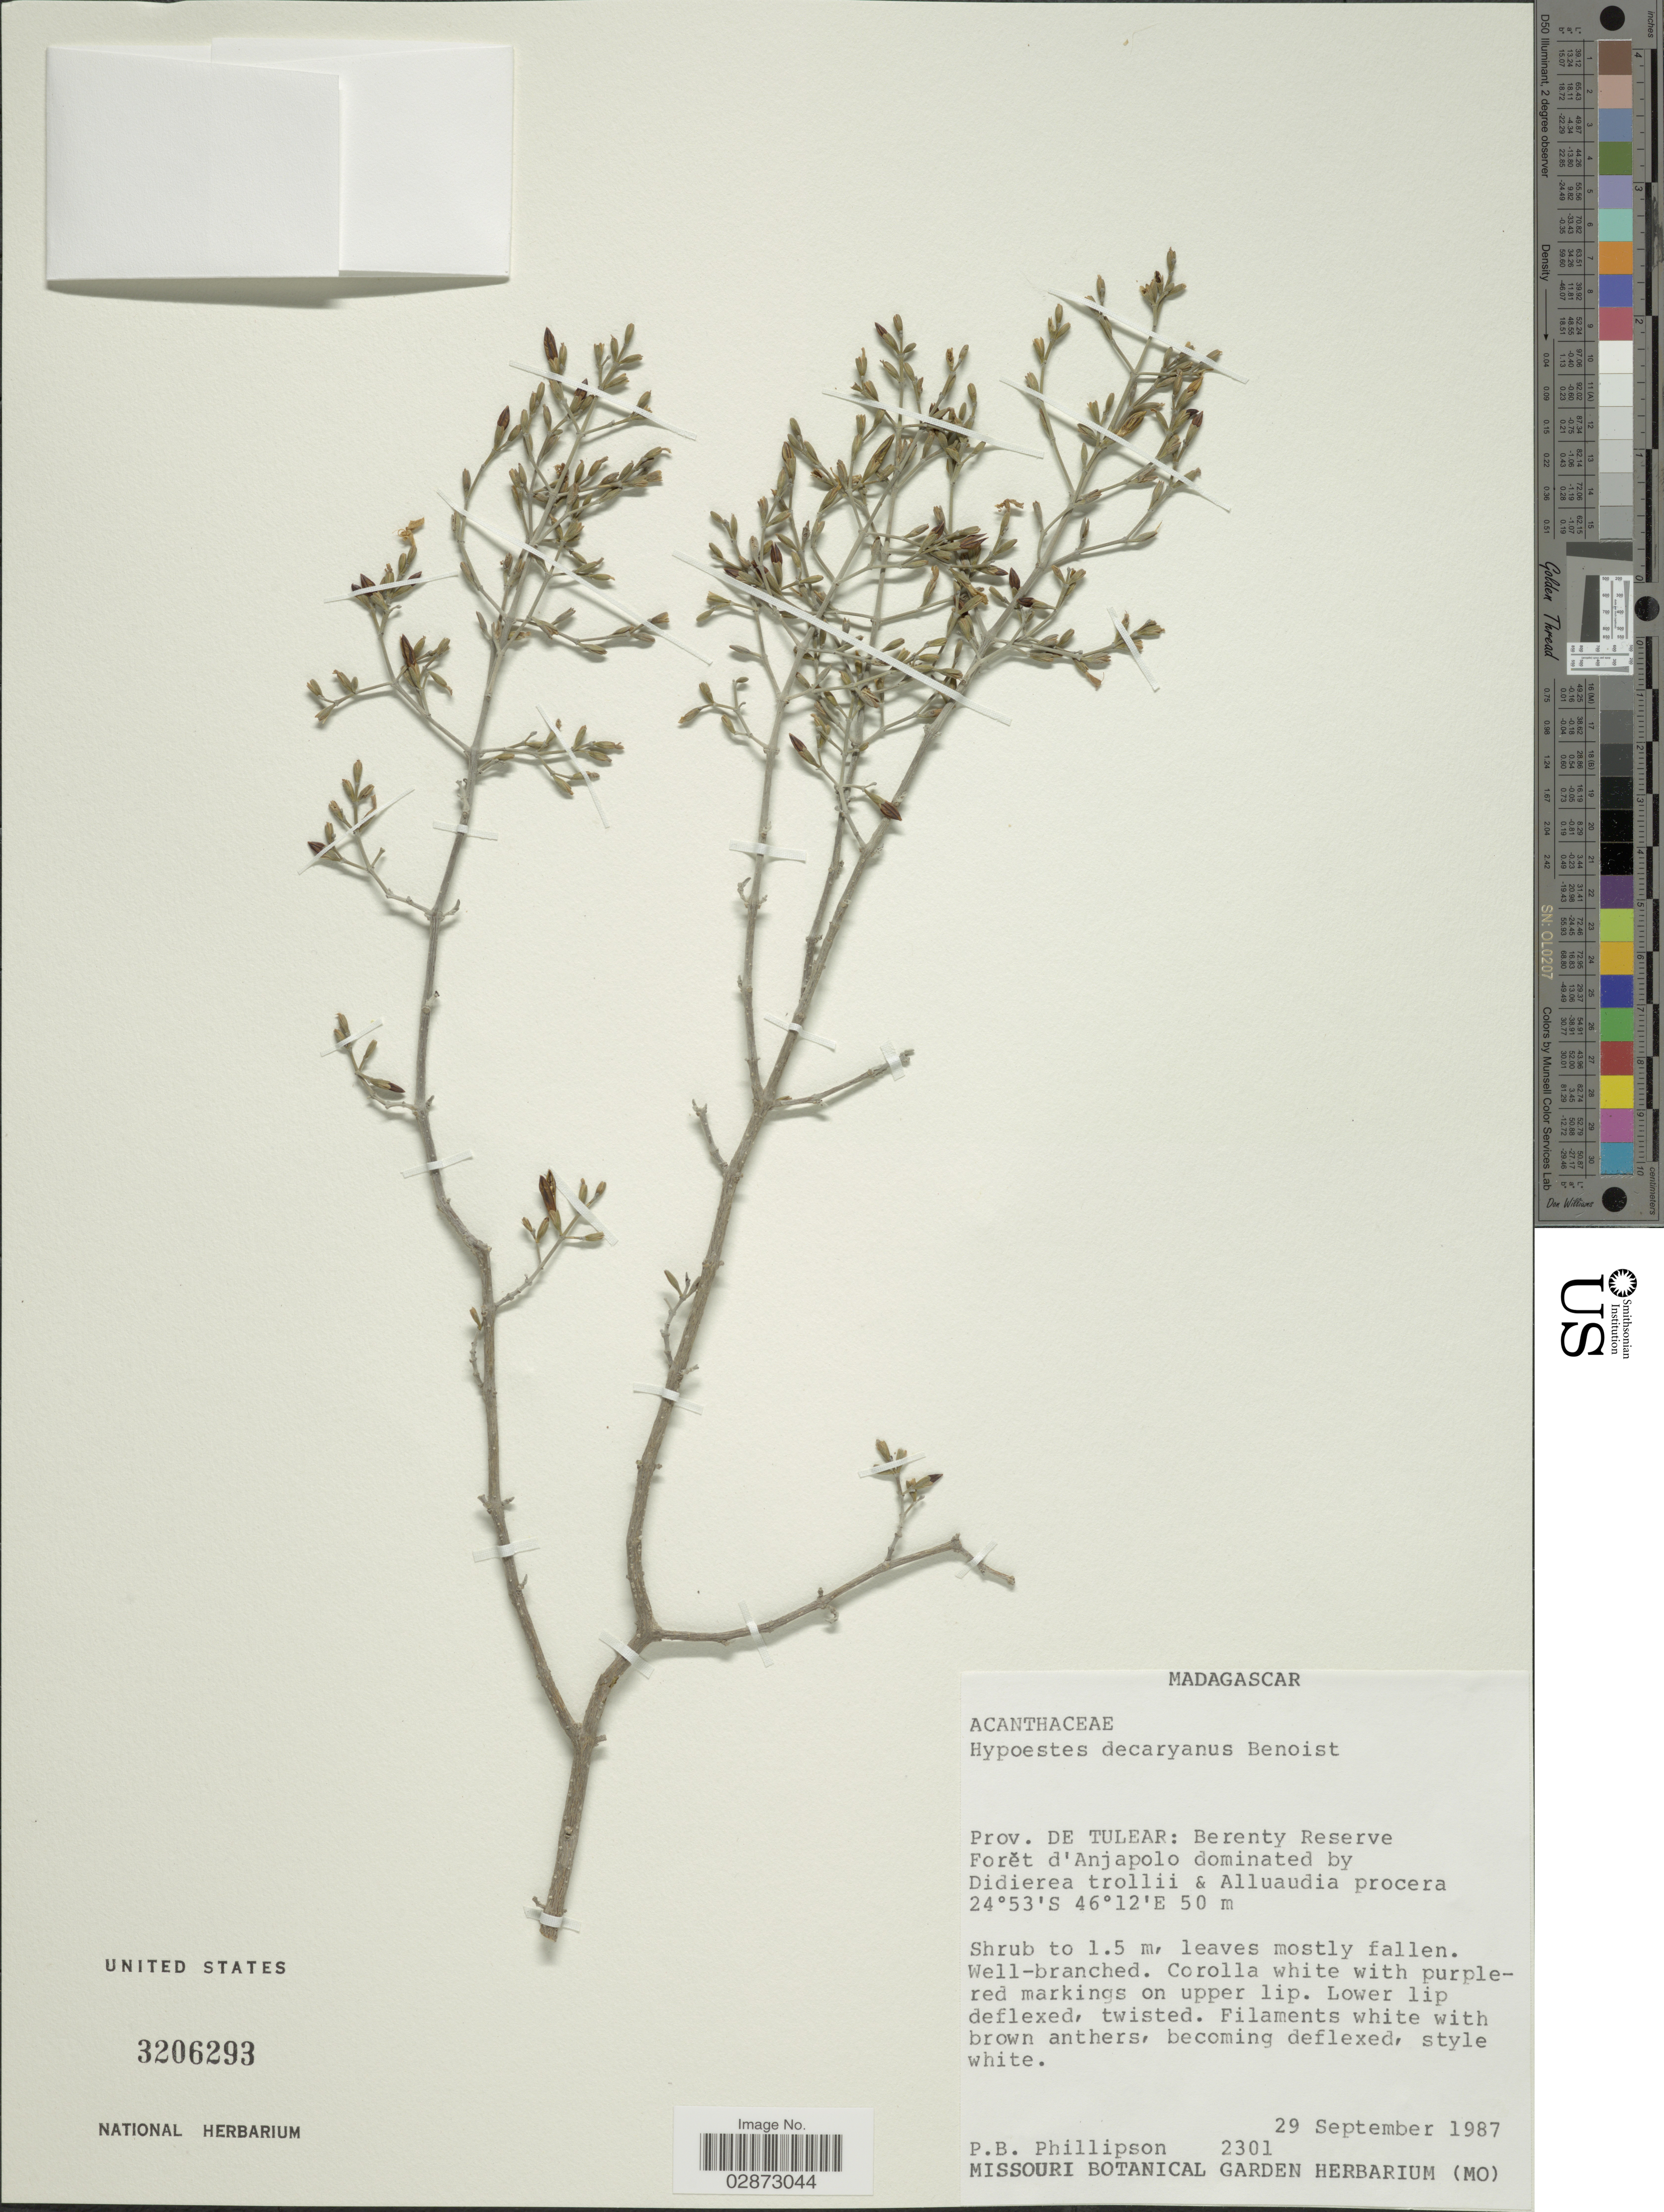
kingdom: Plantae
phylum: Tracheophyta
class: Magnoliopsida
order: Lamiales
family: Acanthaceae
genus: Hypoestes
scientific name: Hypoestes decaryana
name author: Benoist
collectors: P. B. Phillipson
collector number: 2301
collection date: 1987-09-29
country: Madagascar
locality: Prov. de Tulear: Berenty Reserve Forêt d'Anjapolo.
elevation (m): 50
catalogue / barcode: US 3206293